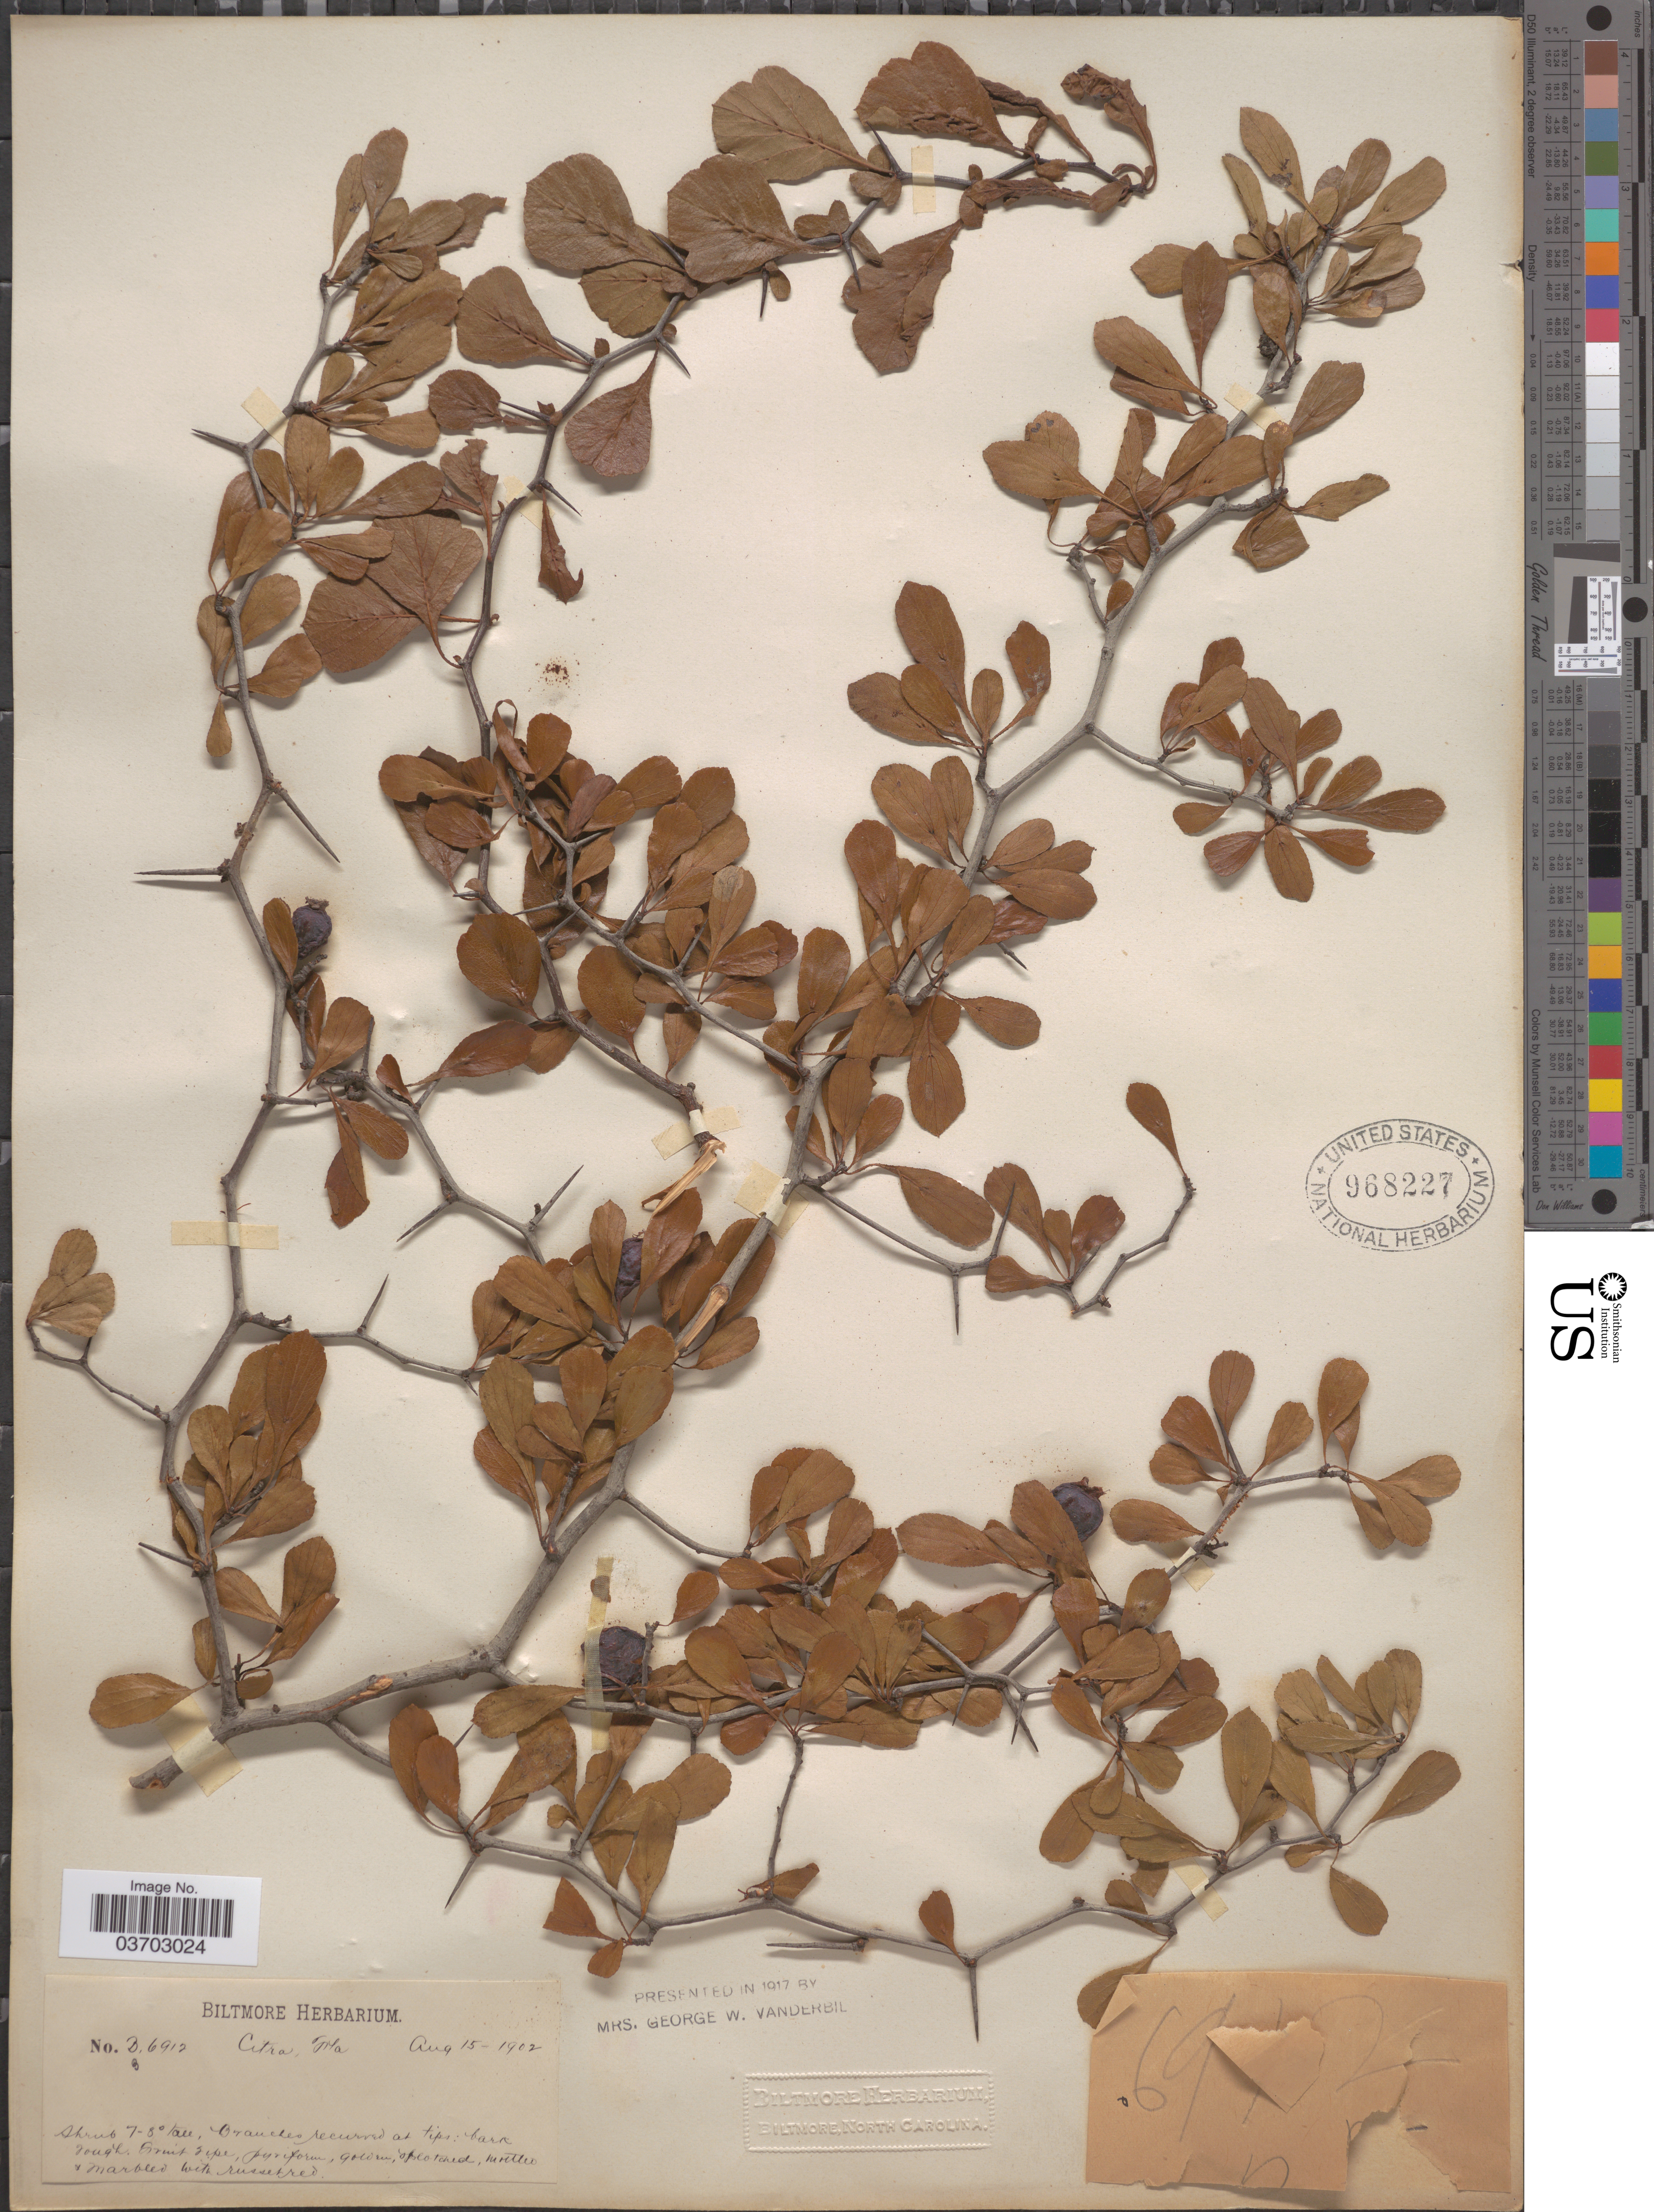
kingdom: Plantae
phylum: Tracheophyta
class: Magnoliopsida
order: Rosales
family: Rosaceae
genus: Crataegus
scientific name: Crataegus necopinata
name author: Pojark.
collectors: ex herb. Biltmore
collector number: B6912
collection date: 1902-08-15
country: United States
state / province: Florida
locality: Citra.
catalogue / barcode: US 968227